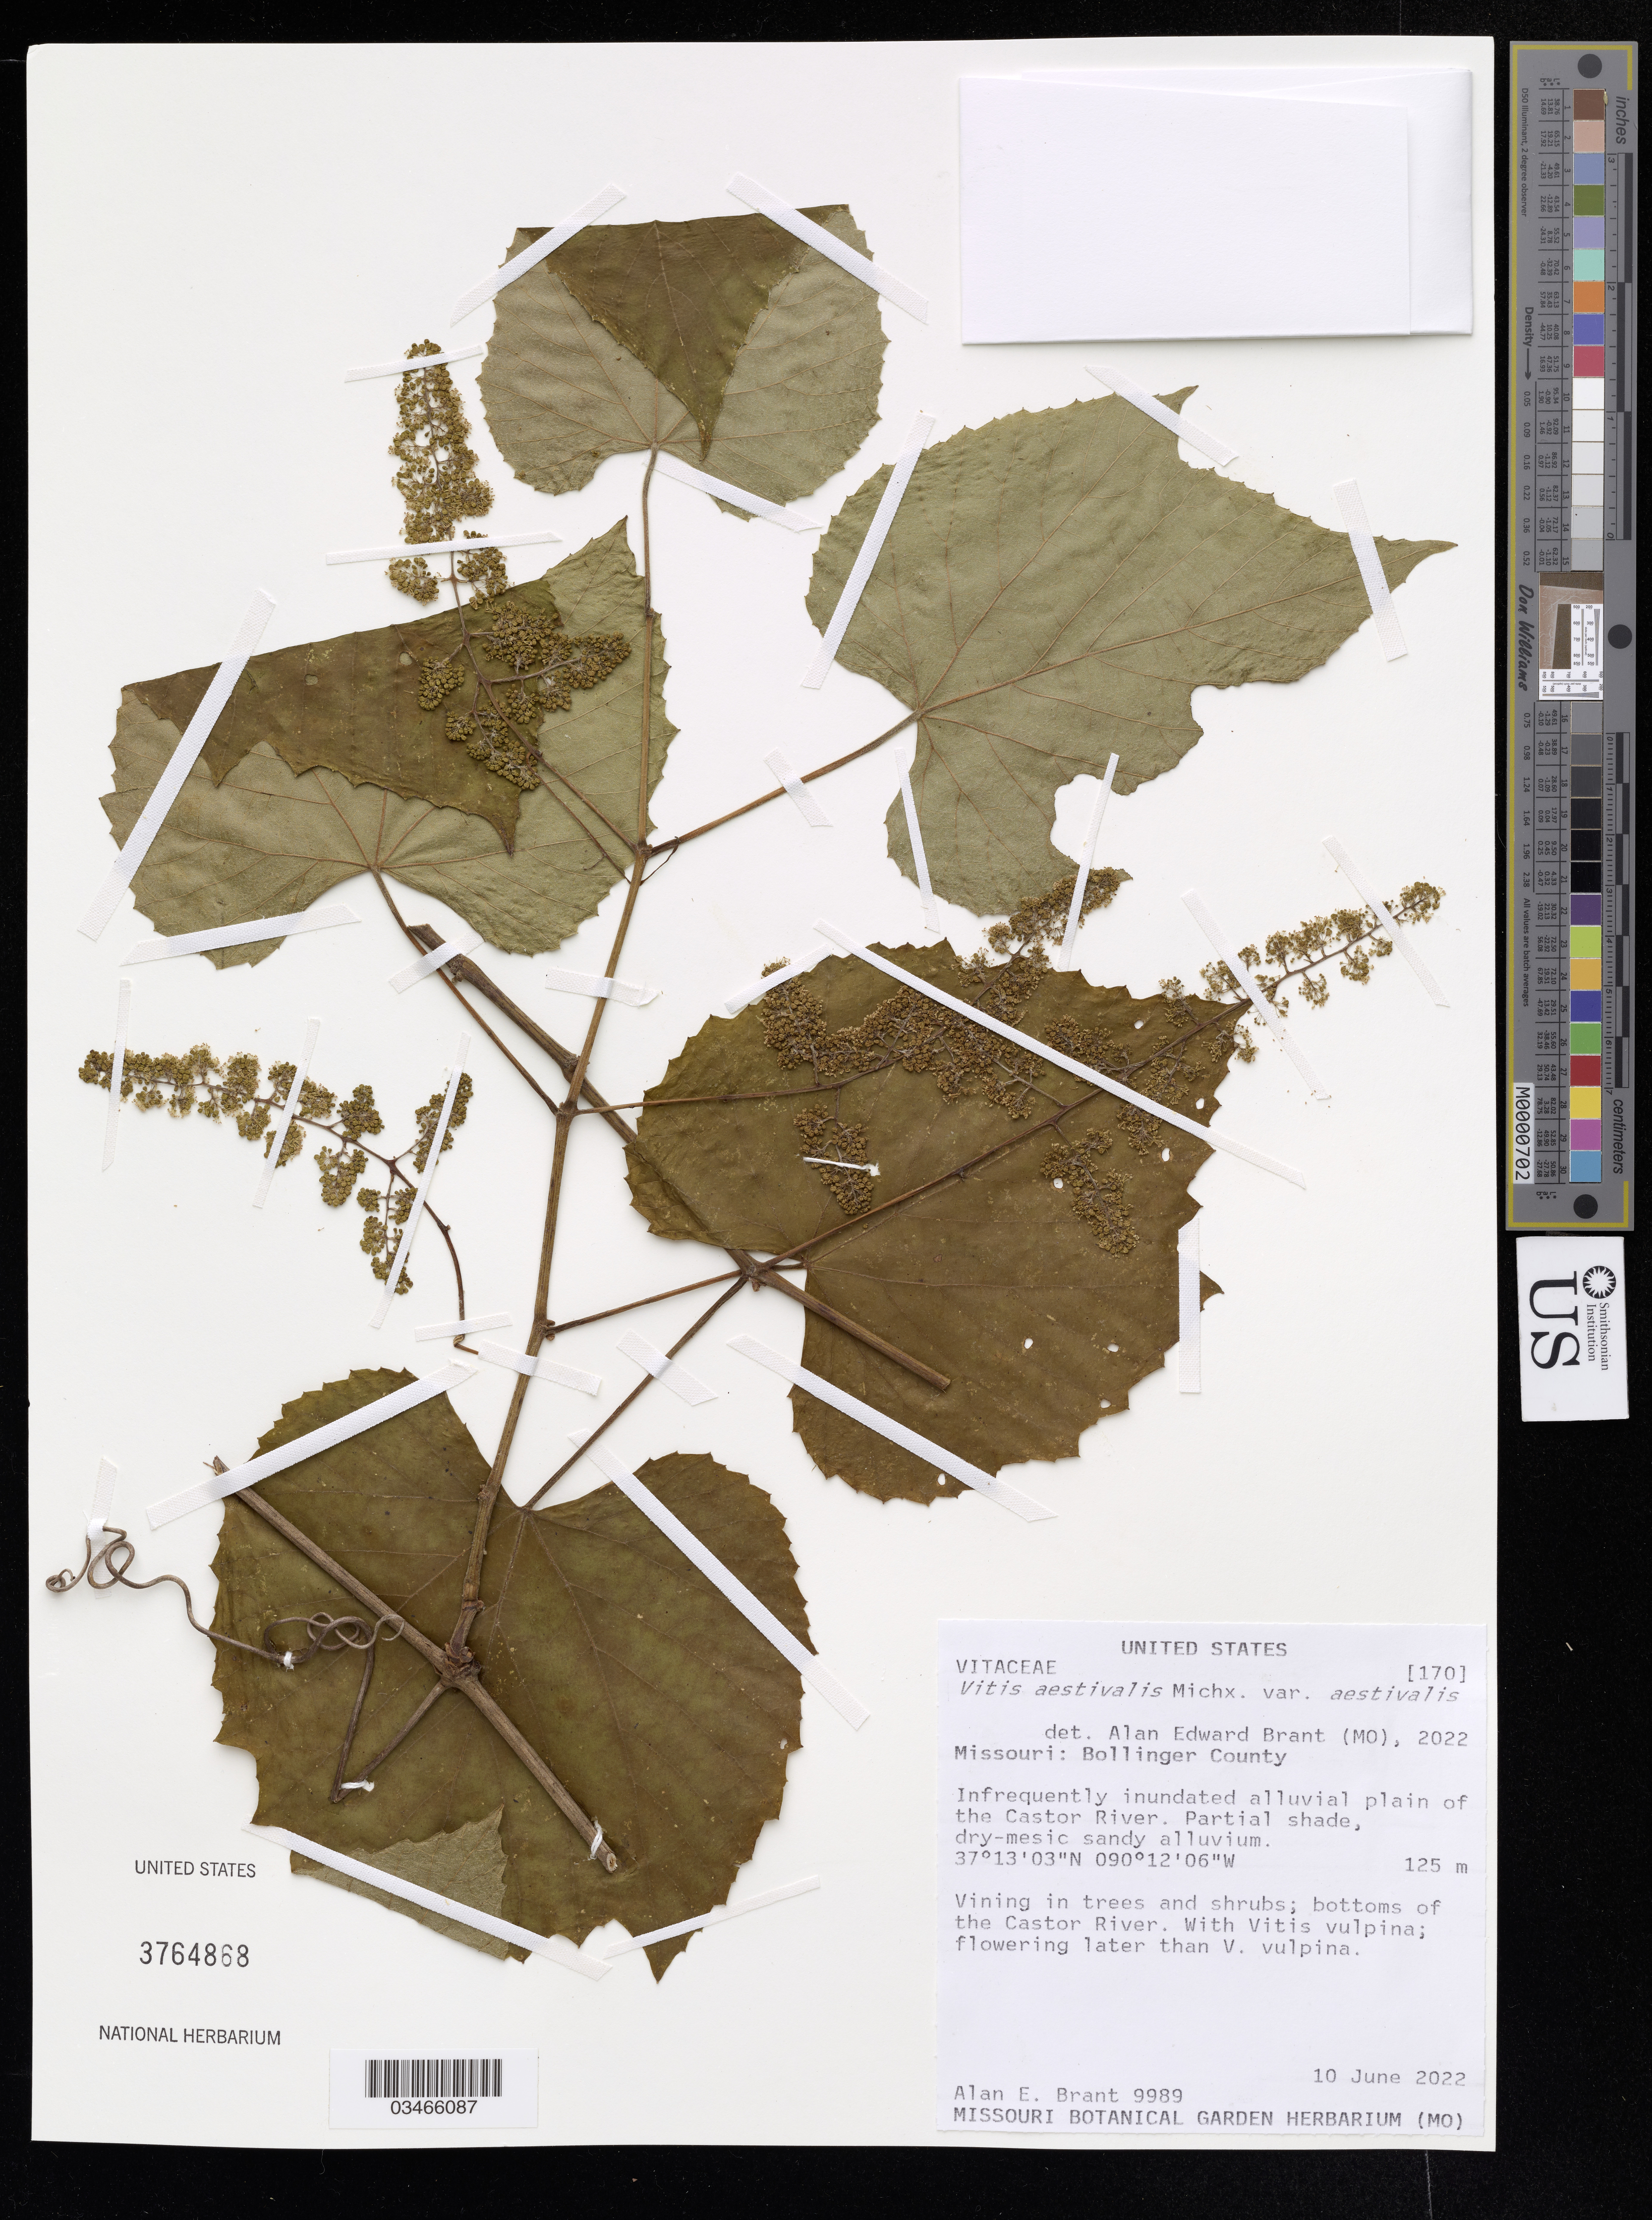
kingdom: Plantae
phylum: Tracheophyta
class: Magnoliopsida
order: Vitales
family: Vitaceae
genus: Vitis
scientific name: Vitis aestivalis var. aestivalis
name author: Michx.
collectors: A. Brant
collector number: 9989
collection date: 2022-06-10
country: United States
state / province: Missouri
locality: Bollinger County. Infrequently inundated alluvial plain of the Castor River.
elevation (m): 125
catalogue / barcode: US 3764868